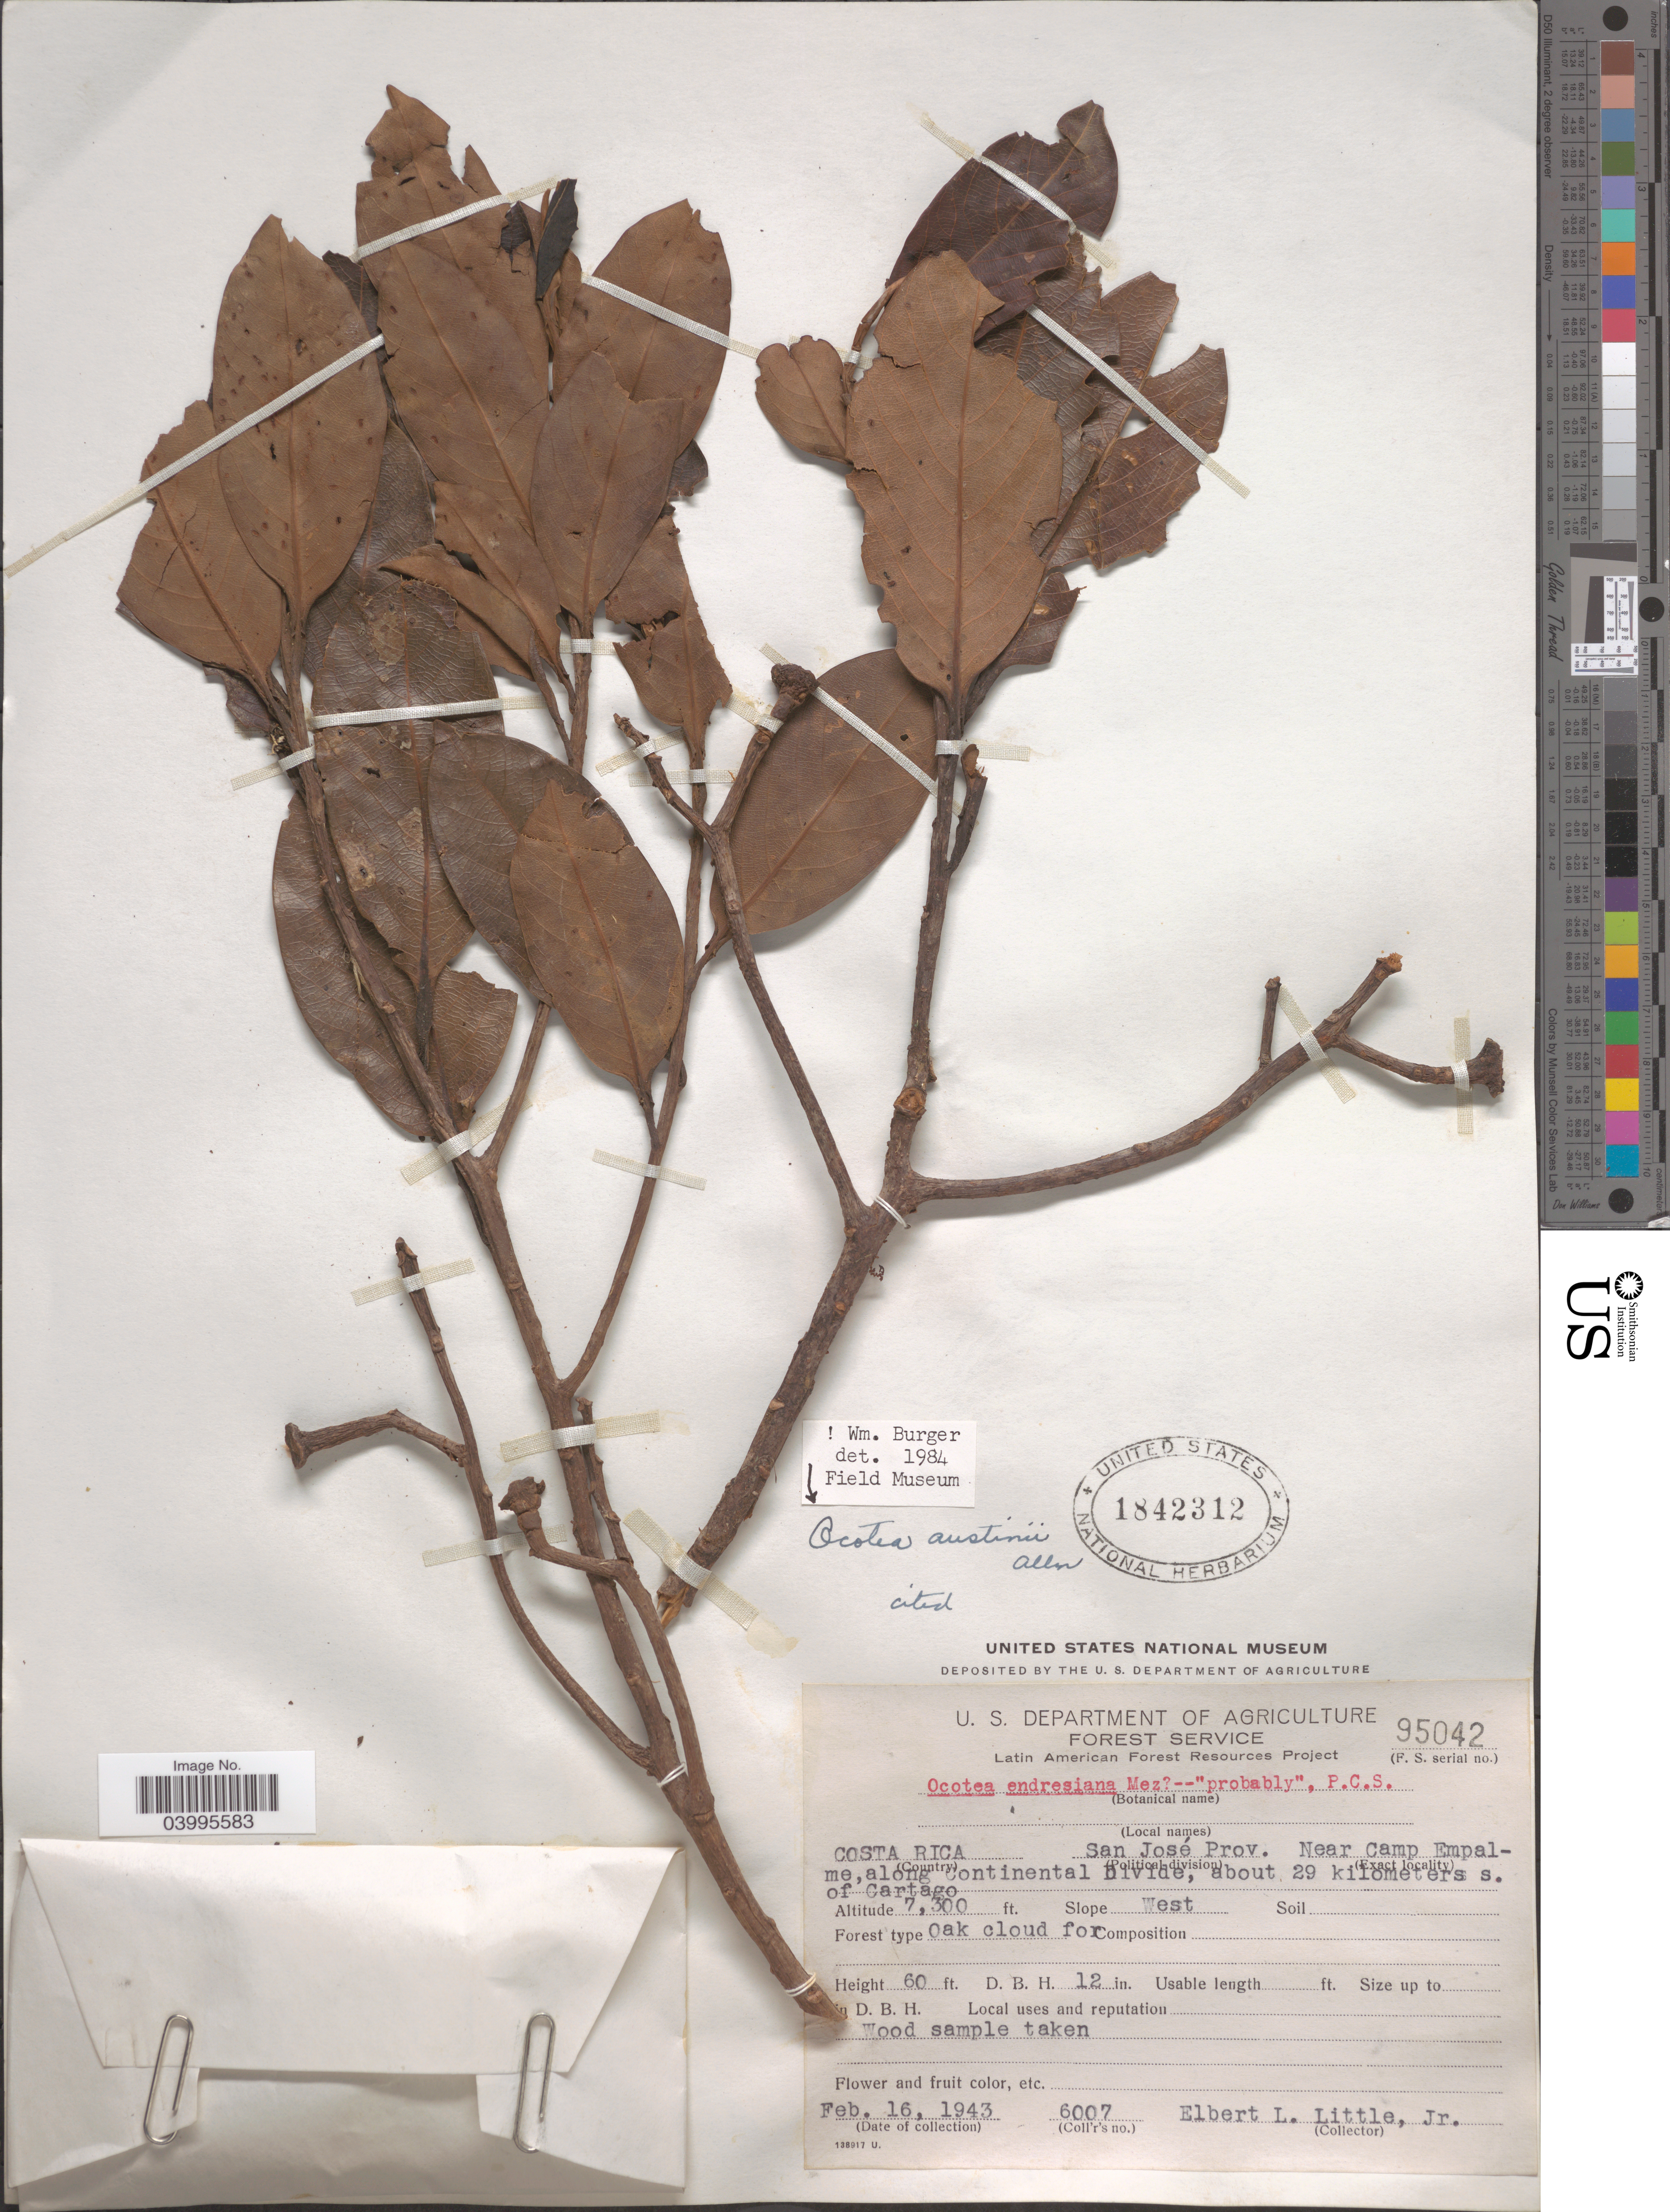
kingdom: Plantae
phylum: Tracheophyta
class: Magnoliopsida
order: Laurales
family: Lauraceae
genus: Ocotea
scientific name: Ocotea austinii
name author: C.K. Allen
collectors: E. L. Little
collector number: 6007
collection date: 1943-02-16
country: Costa Rica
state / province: San José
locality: Near Camp Empalme, along Continental Divide, about 29 kilometers s. of Cartago. Slope West.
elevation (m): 2225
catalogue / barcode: US 1842312